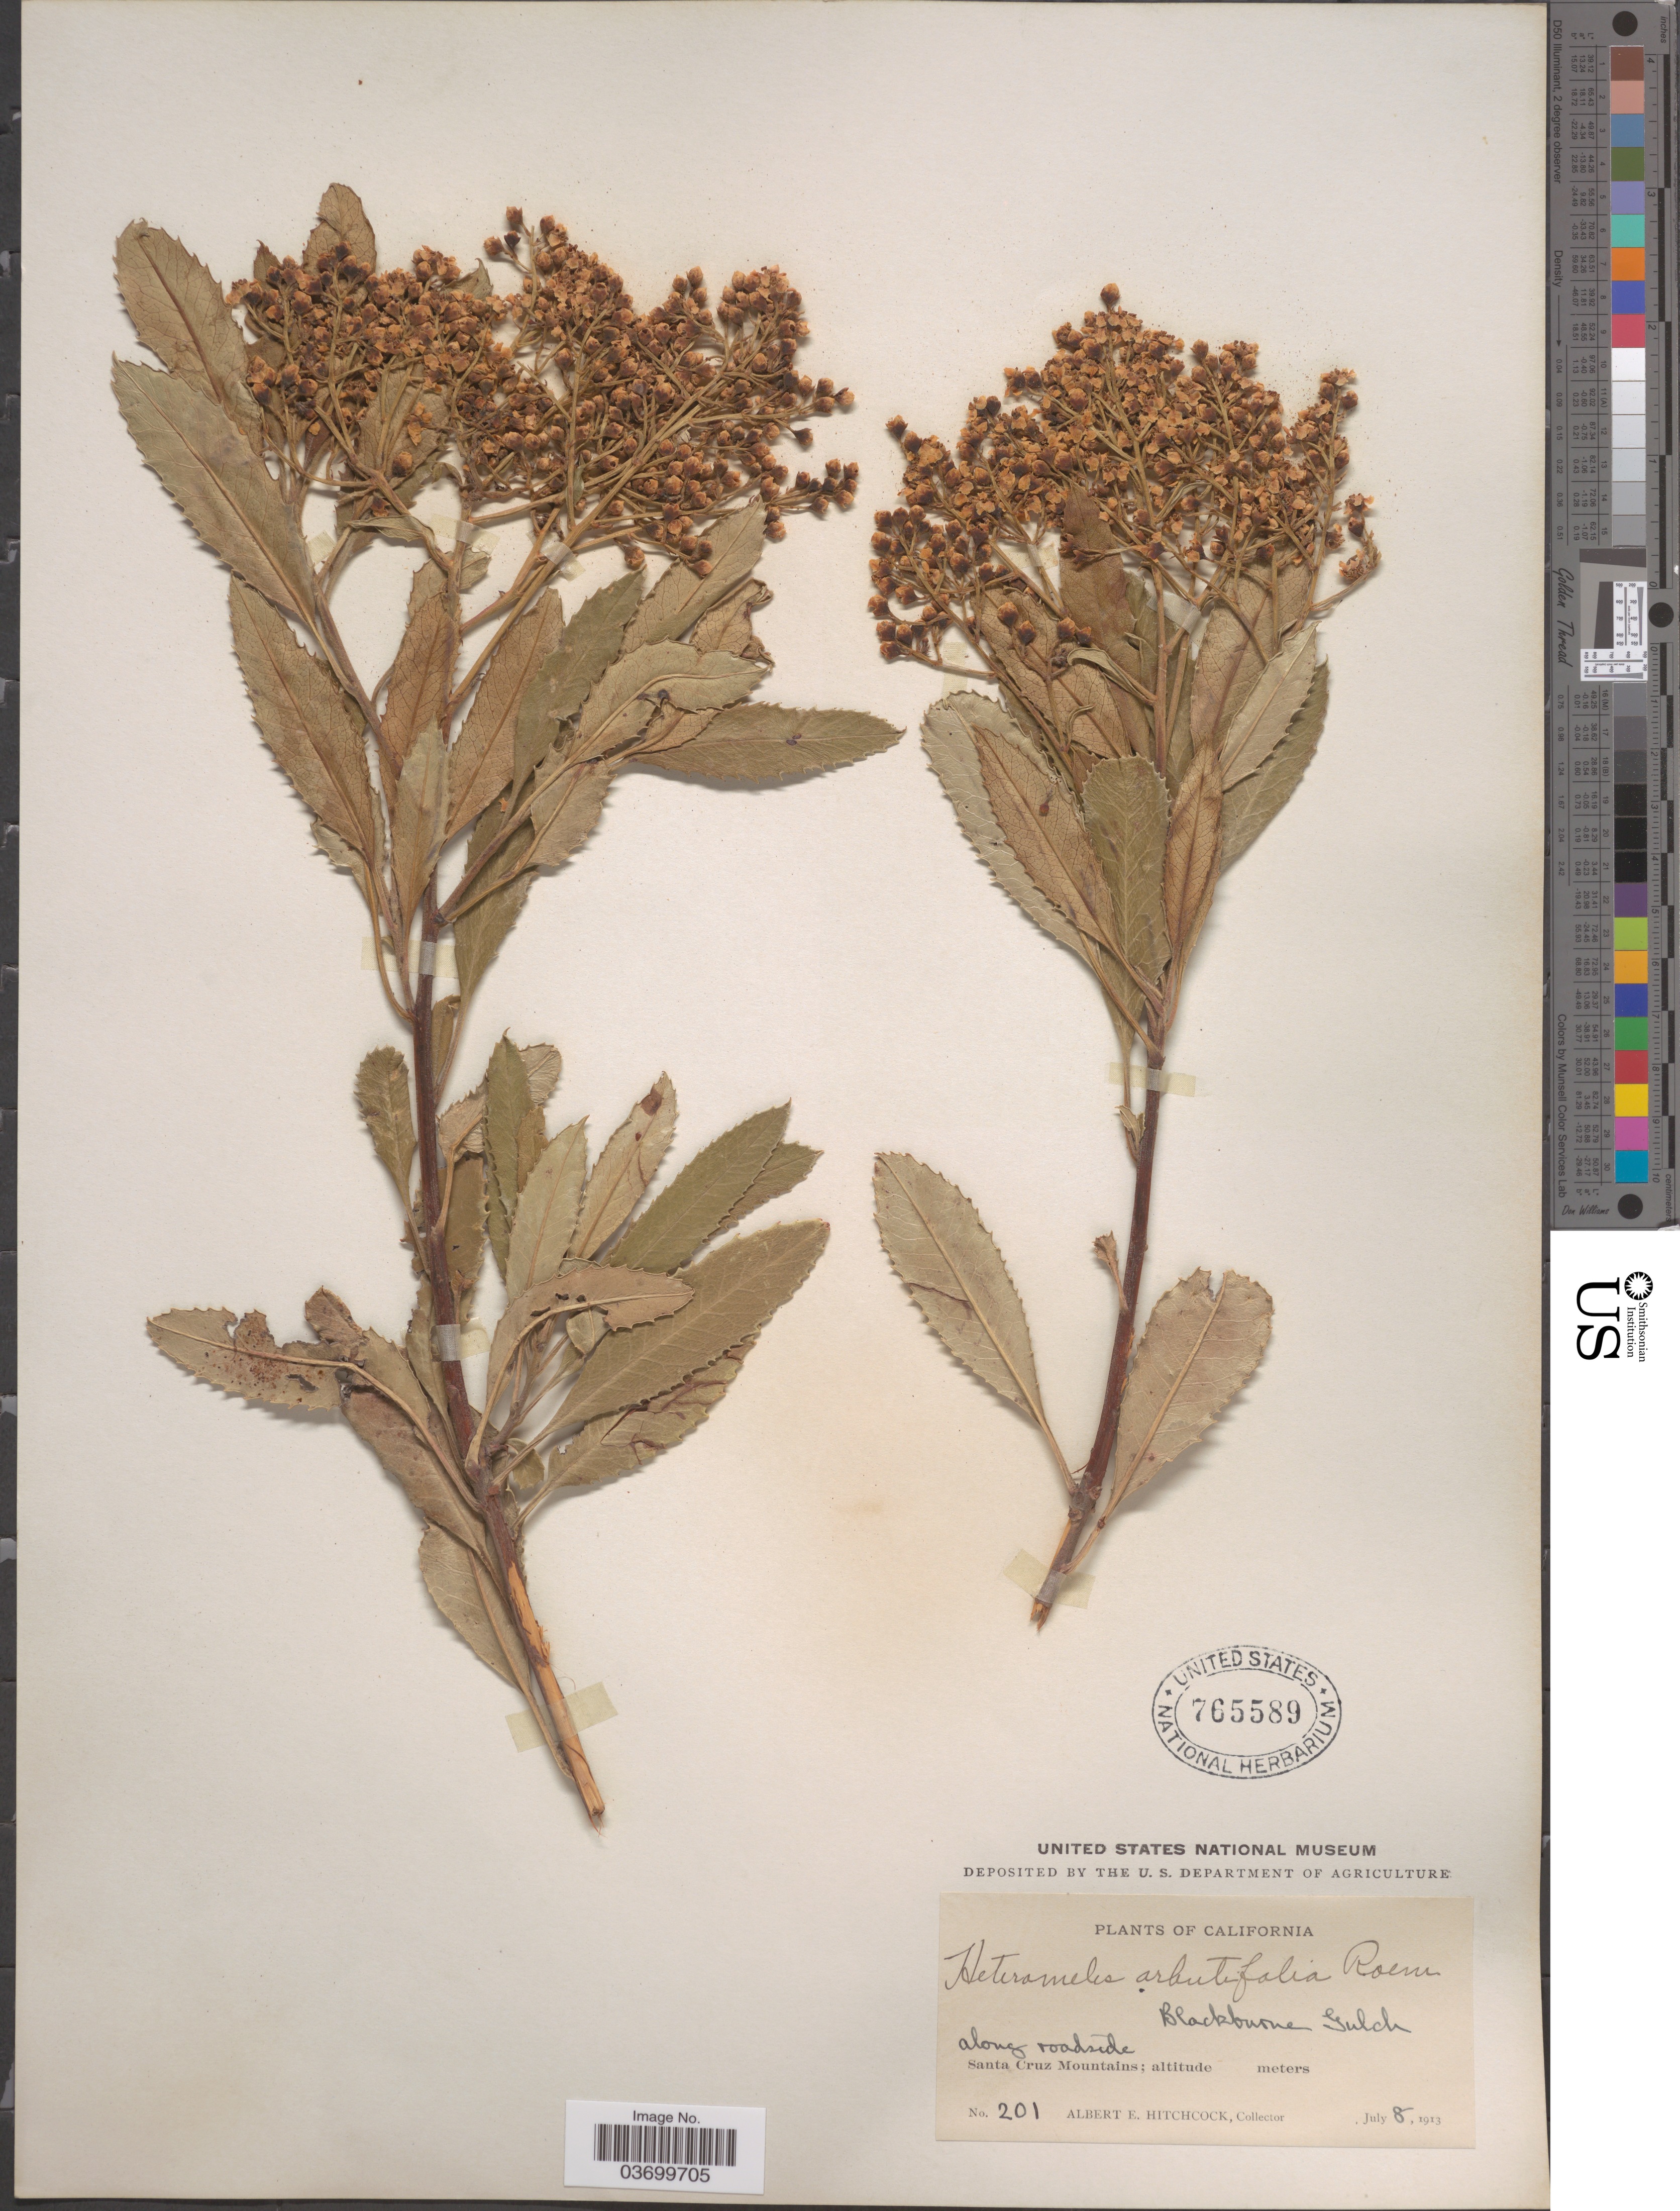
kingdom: Plantae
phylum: Tracheophyta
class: Magnoliopsida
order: Rosales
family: Rosaceae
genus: Heteromeles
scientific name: Heteromeles arbutifolia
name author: (Lindl.) Roemer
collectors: A. Hitchcock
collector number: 201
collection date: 1913-07-08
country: United States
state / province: California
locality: Blackburne Gulch. Along roadside. Santa Cruz Mountains.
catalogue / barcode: US 765589